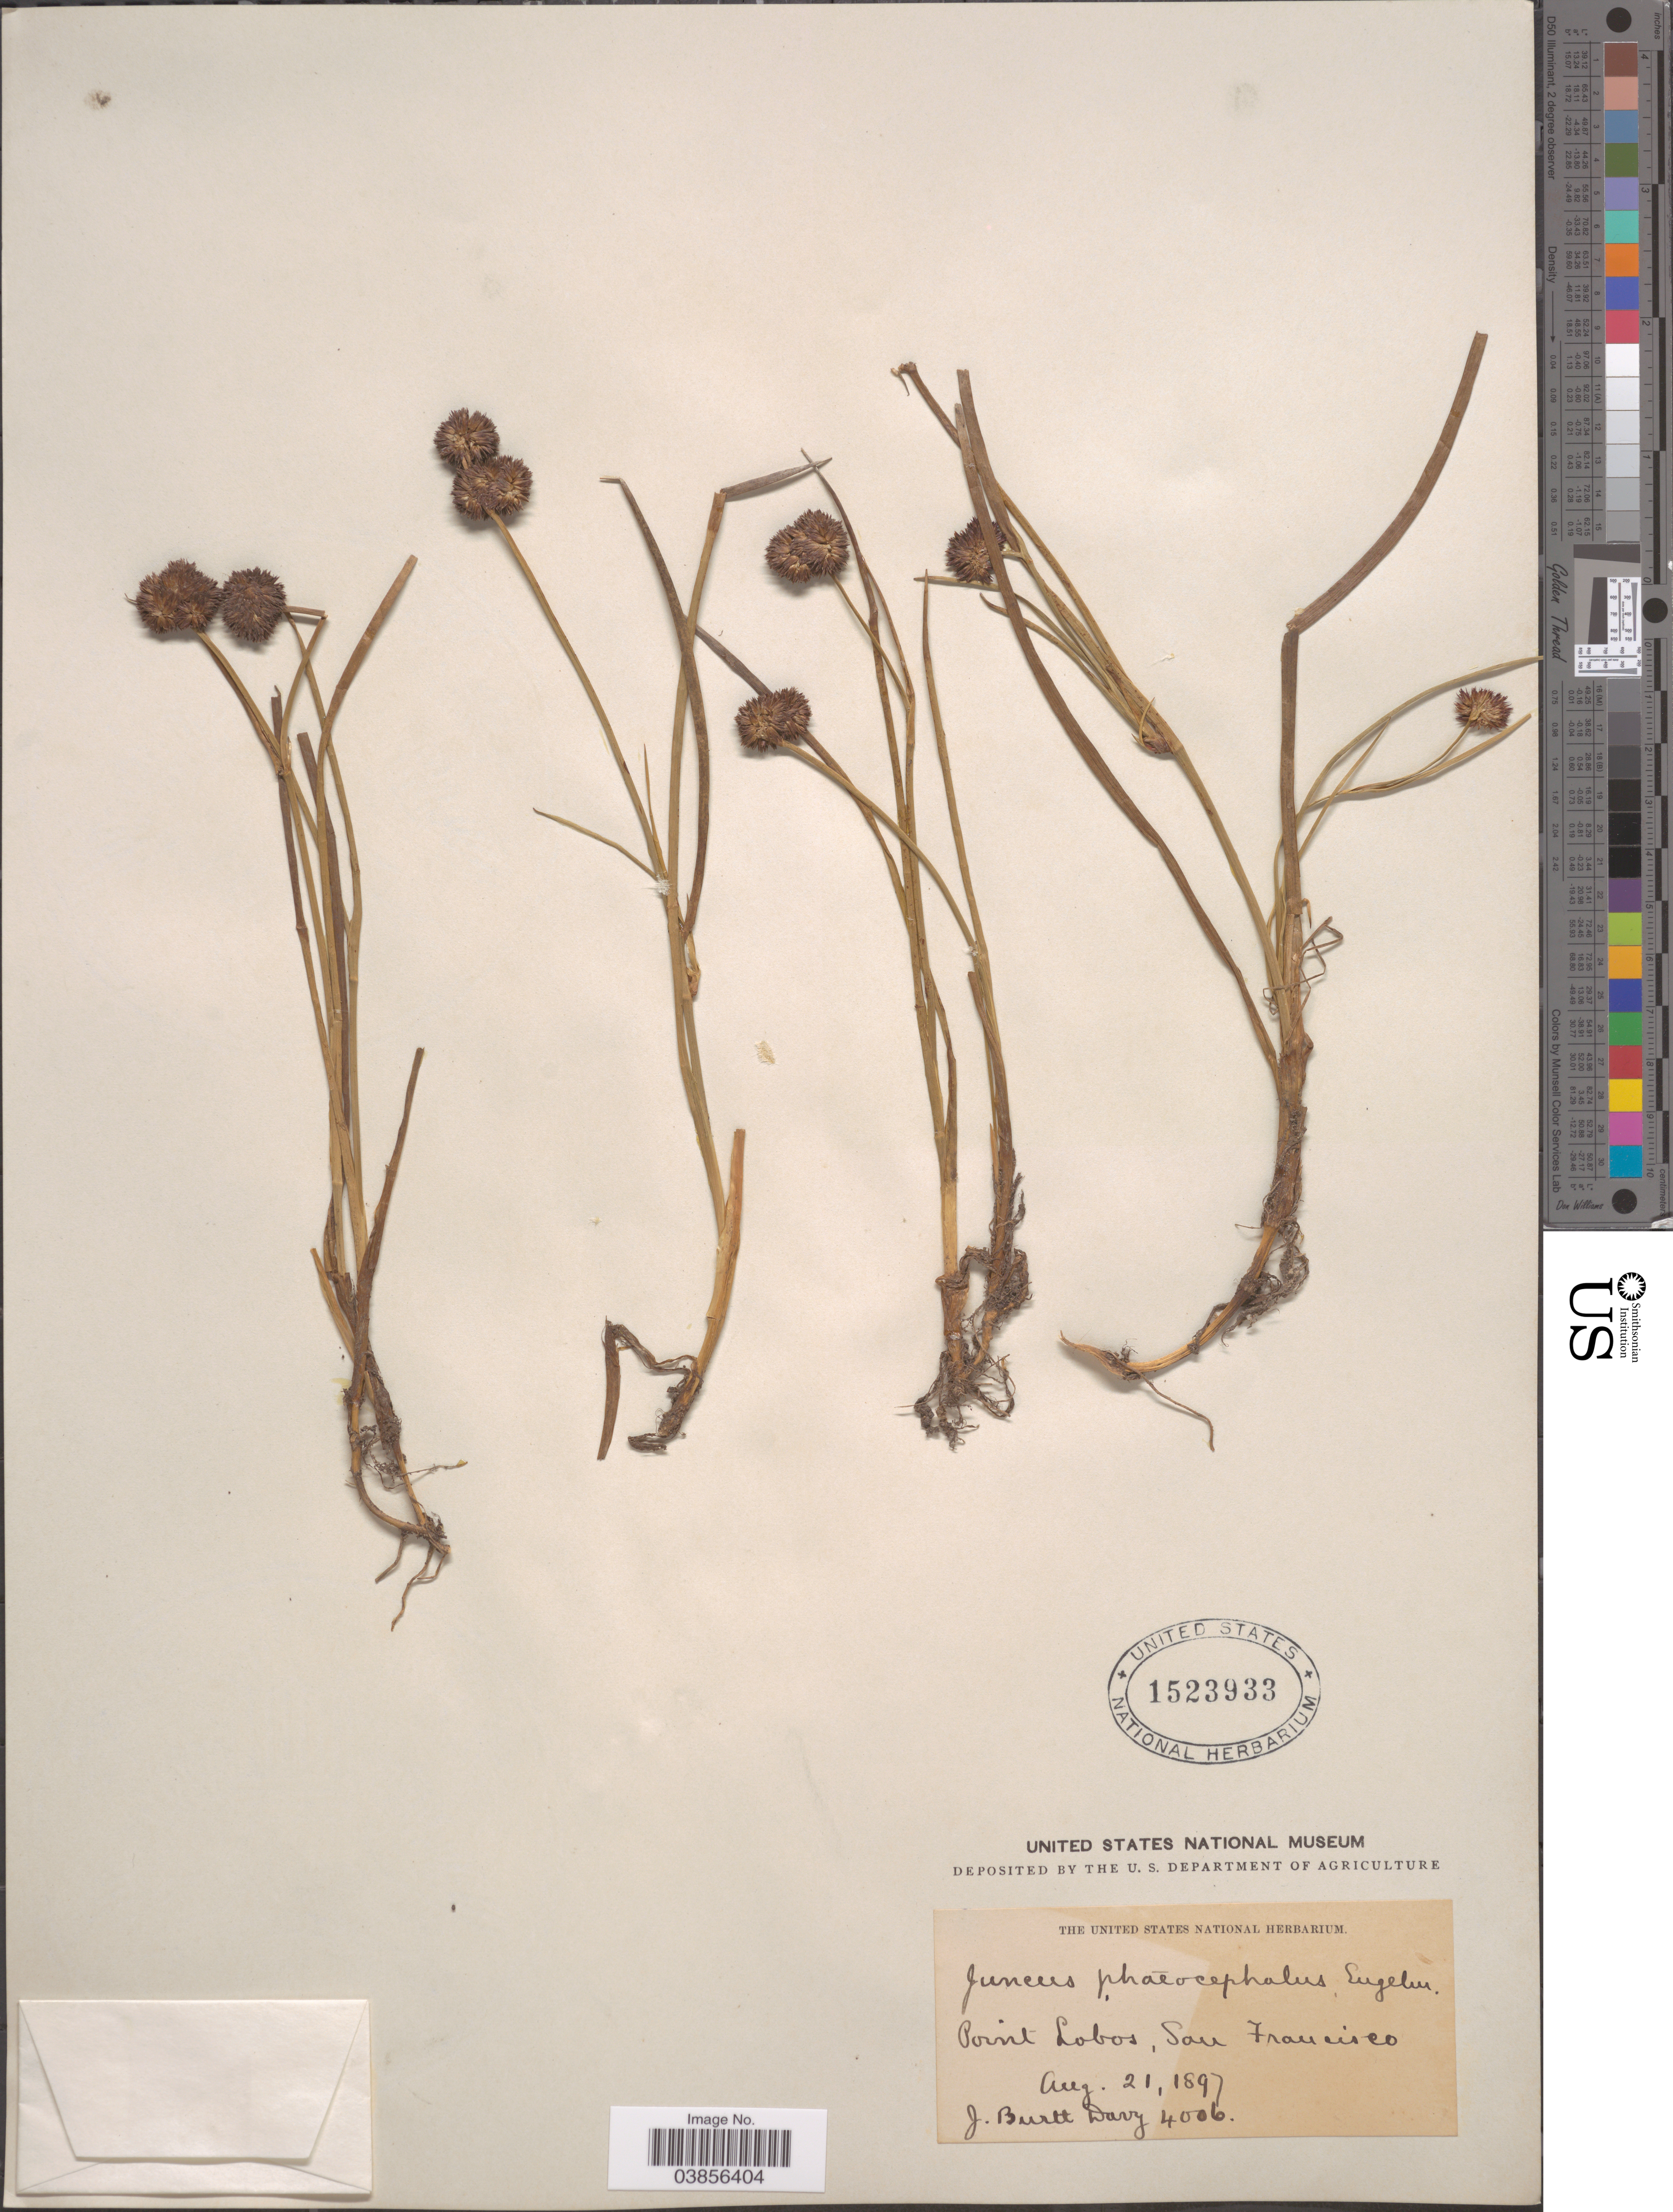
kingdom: Plantae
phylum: Tracheophyta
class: Liliopsida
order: Poales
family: Juncaceae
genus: Juncus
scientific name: Juncus phaeocephalus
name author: Engelm.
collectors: J. Burtt Davy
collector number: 4006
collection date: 1897-08-21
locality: Point Lobos, San Francisco.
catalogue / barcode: US 1523933